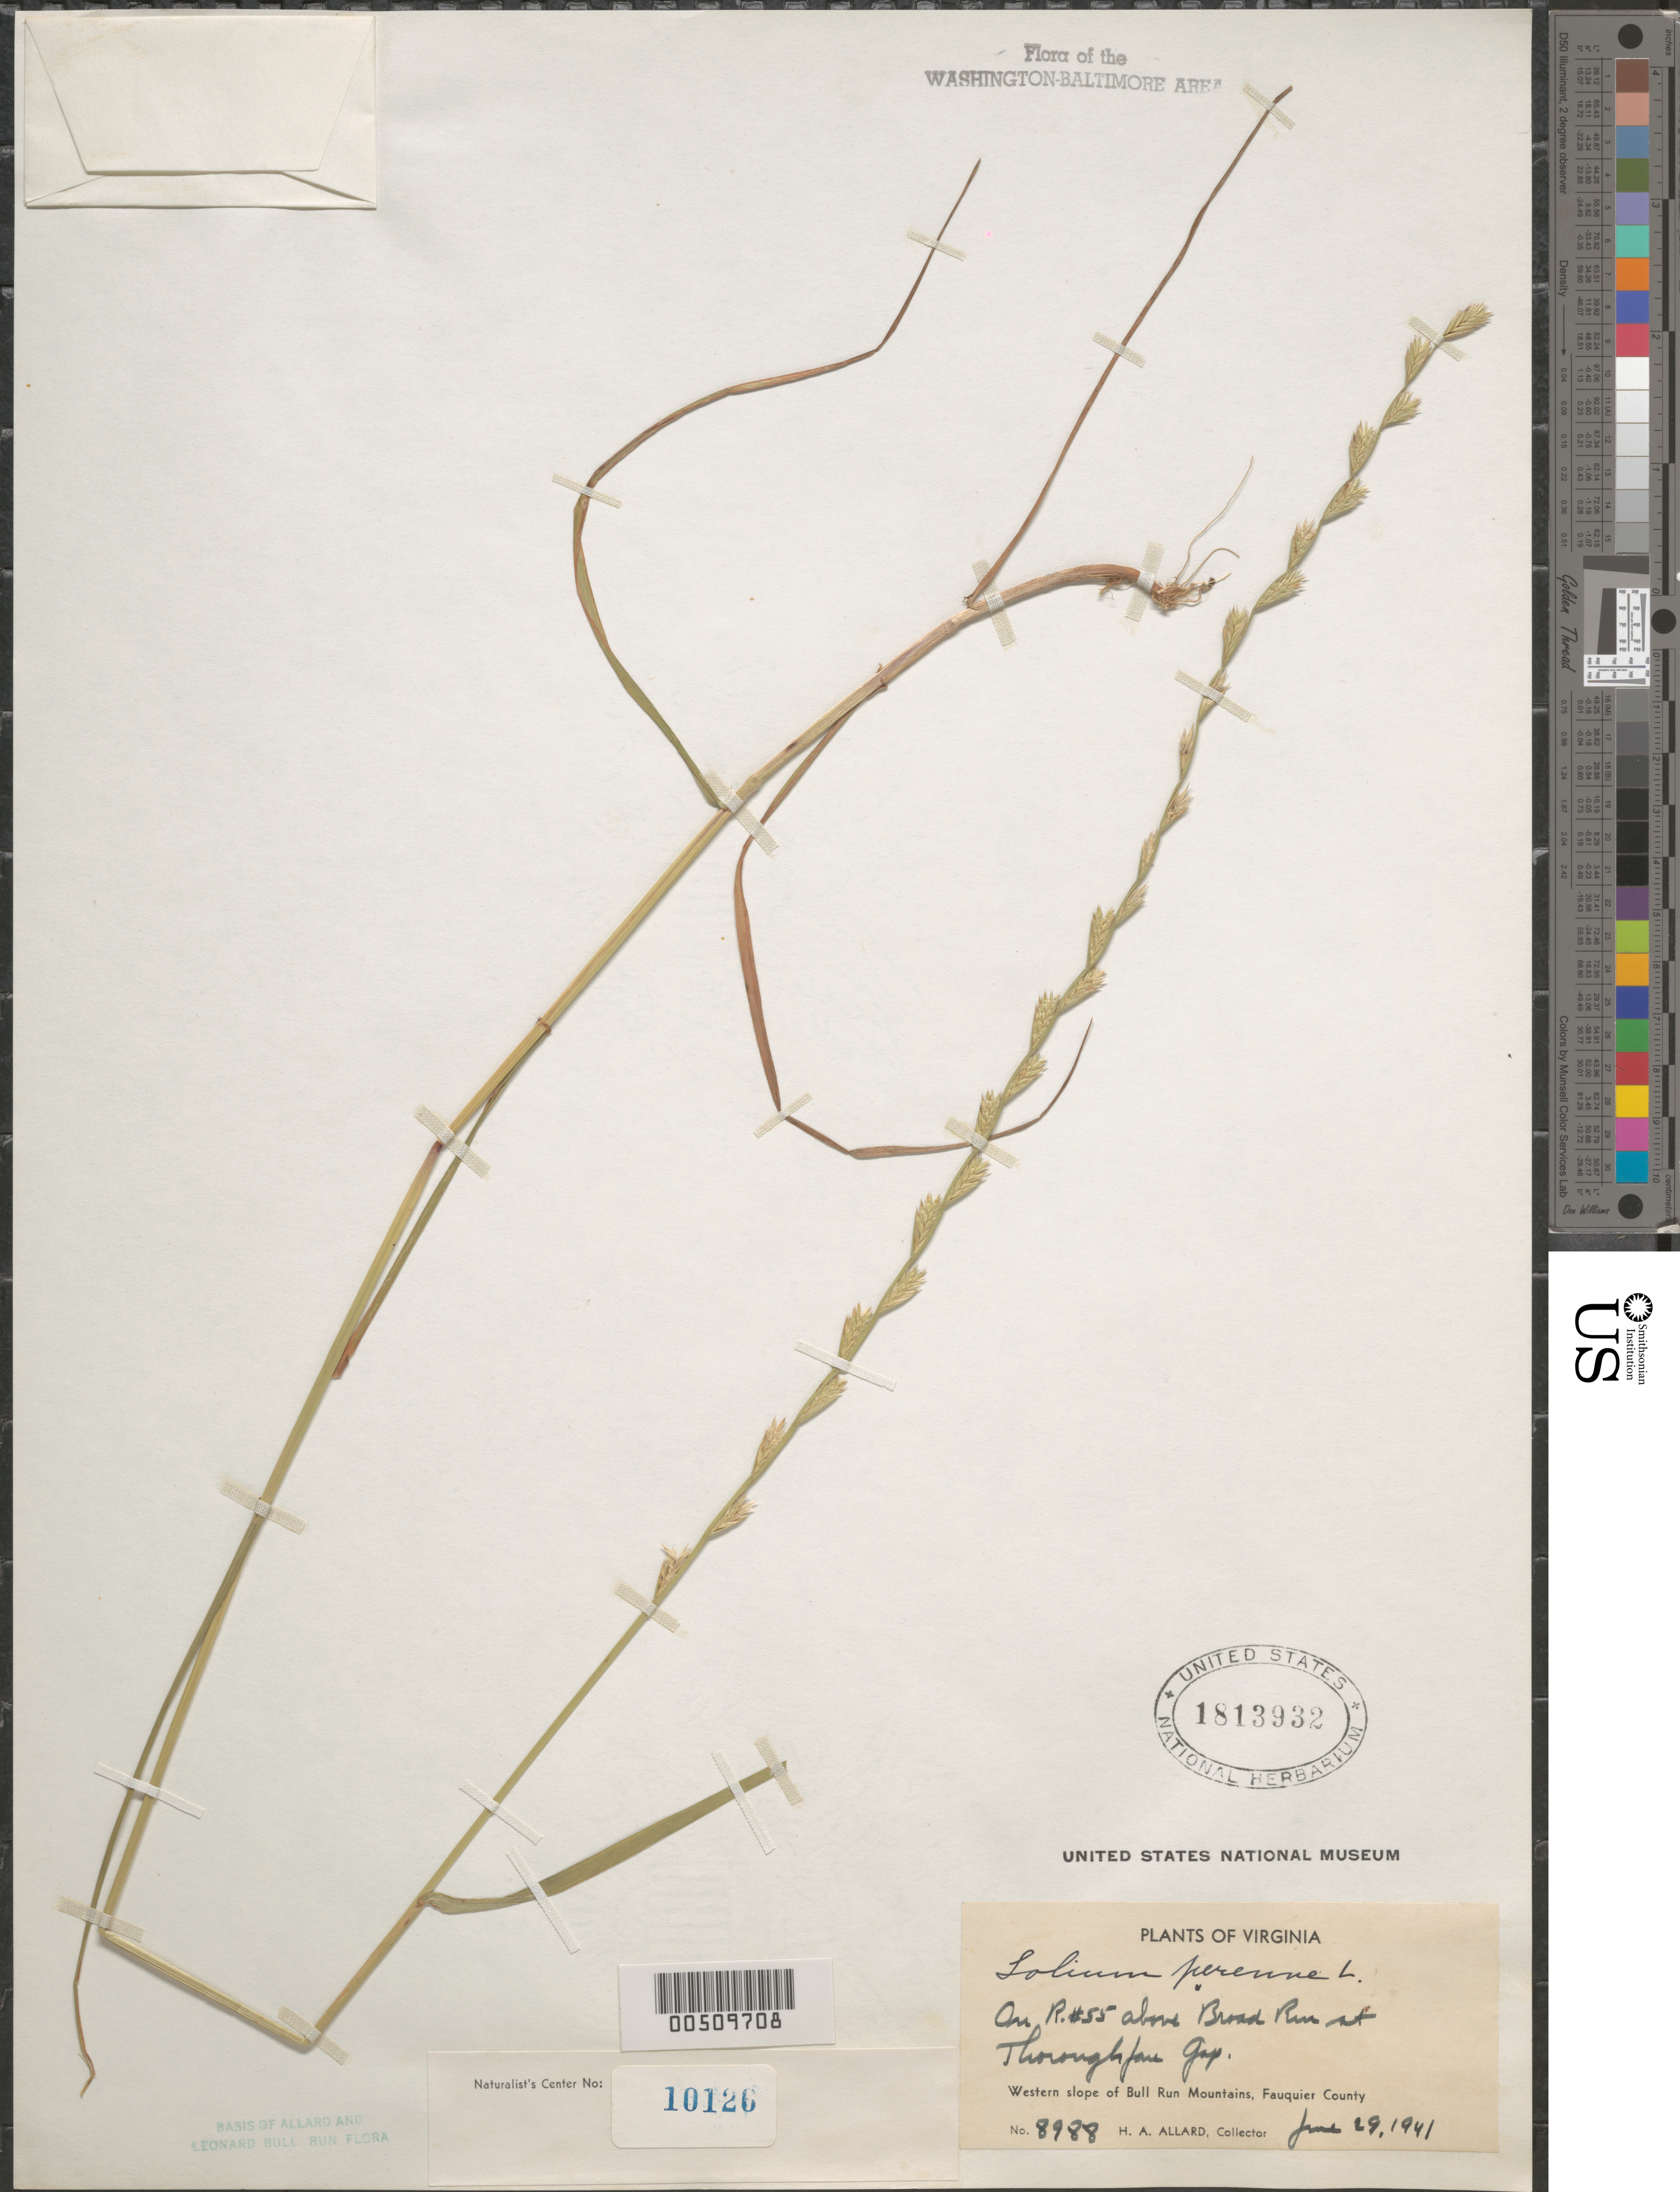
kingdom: Plantae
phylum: Tracheophyta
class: Liliopsida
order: Poales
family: Poaceae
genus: Lolium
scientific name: Lolium perenne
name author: L.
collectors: H. A. Allard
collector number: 8988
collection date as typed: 29 Jun 1941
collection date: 1941-06-29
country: United States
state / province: Virginia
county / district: Fauquier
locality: Bull Run Mts., Thoroughfare Gap, on Rt. 55 above Broad Run Bull Run Mts.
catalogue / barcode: US 1813932